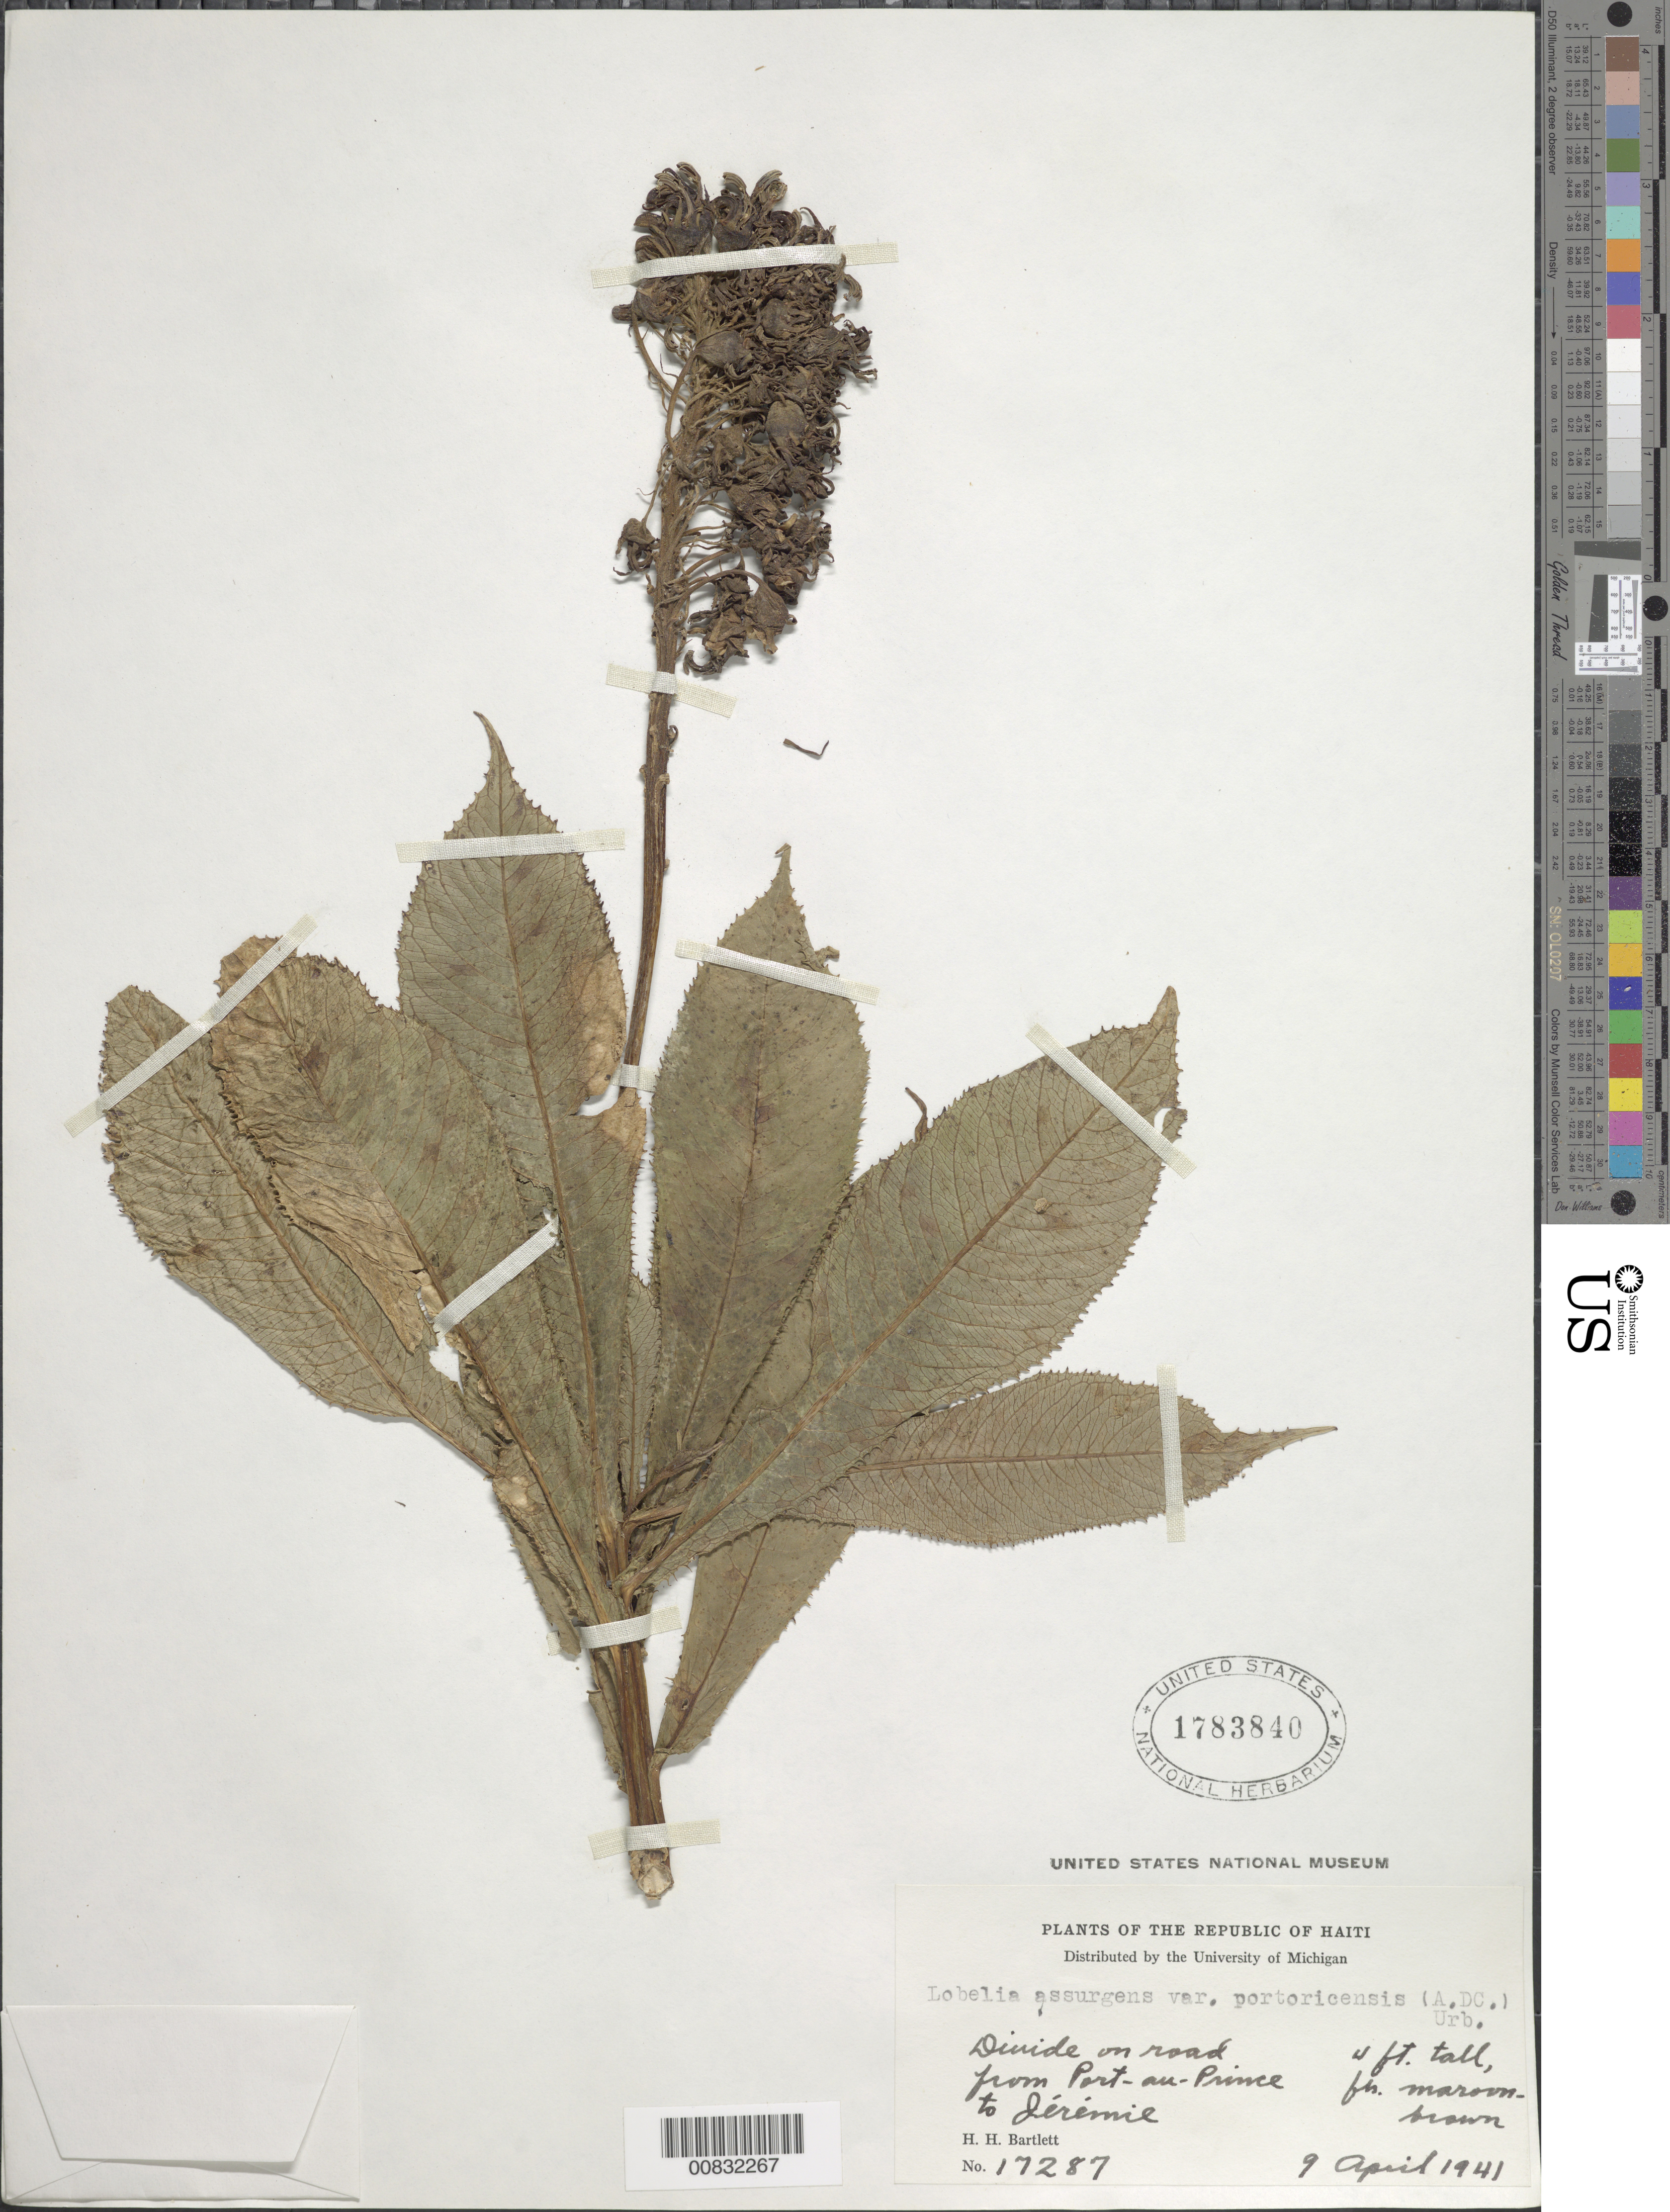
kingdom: Plantae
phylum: Tracheophyta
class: Magnoliopsida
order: Asterales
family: Campanulaceae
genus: Lobelia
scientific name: Lobelia assurgens var. portoricesis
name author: (A. DC.) Urb.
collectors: H. H. Bartlett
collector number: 17287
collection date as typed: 09 Apr 1941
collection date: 1941-04-09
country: Haiti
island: Hispaniola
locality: Divide on road from Port-au-Prince to Jérémie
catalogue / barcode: US 1783840